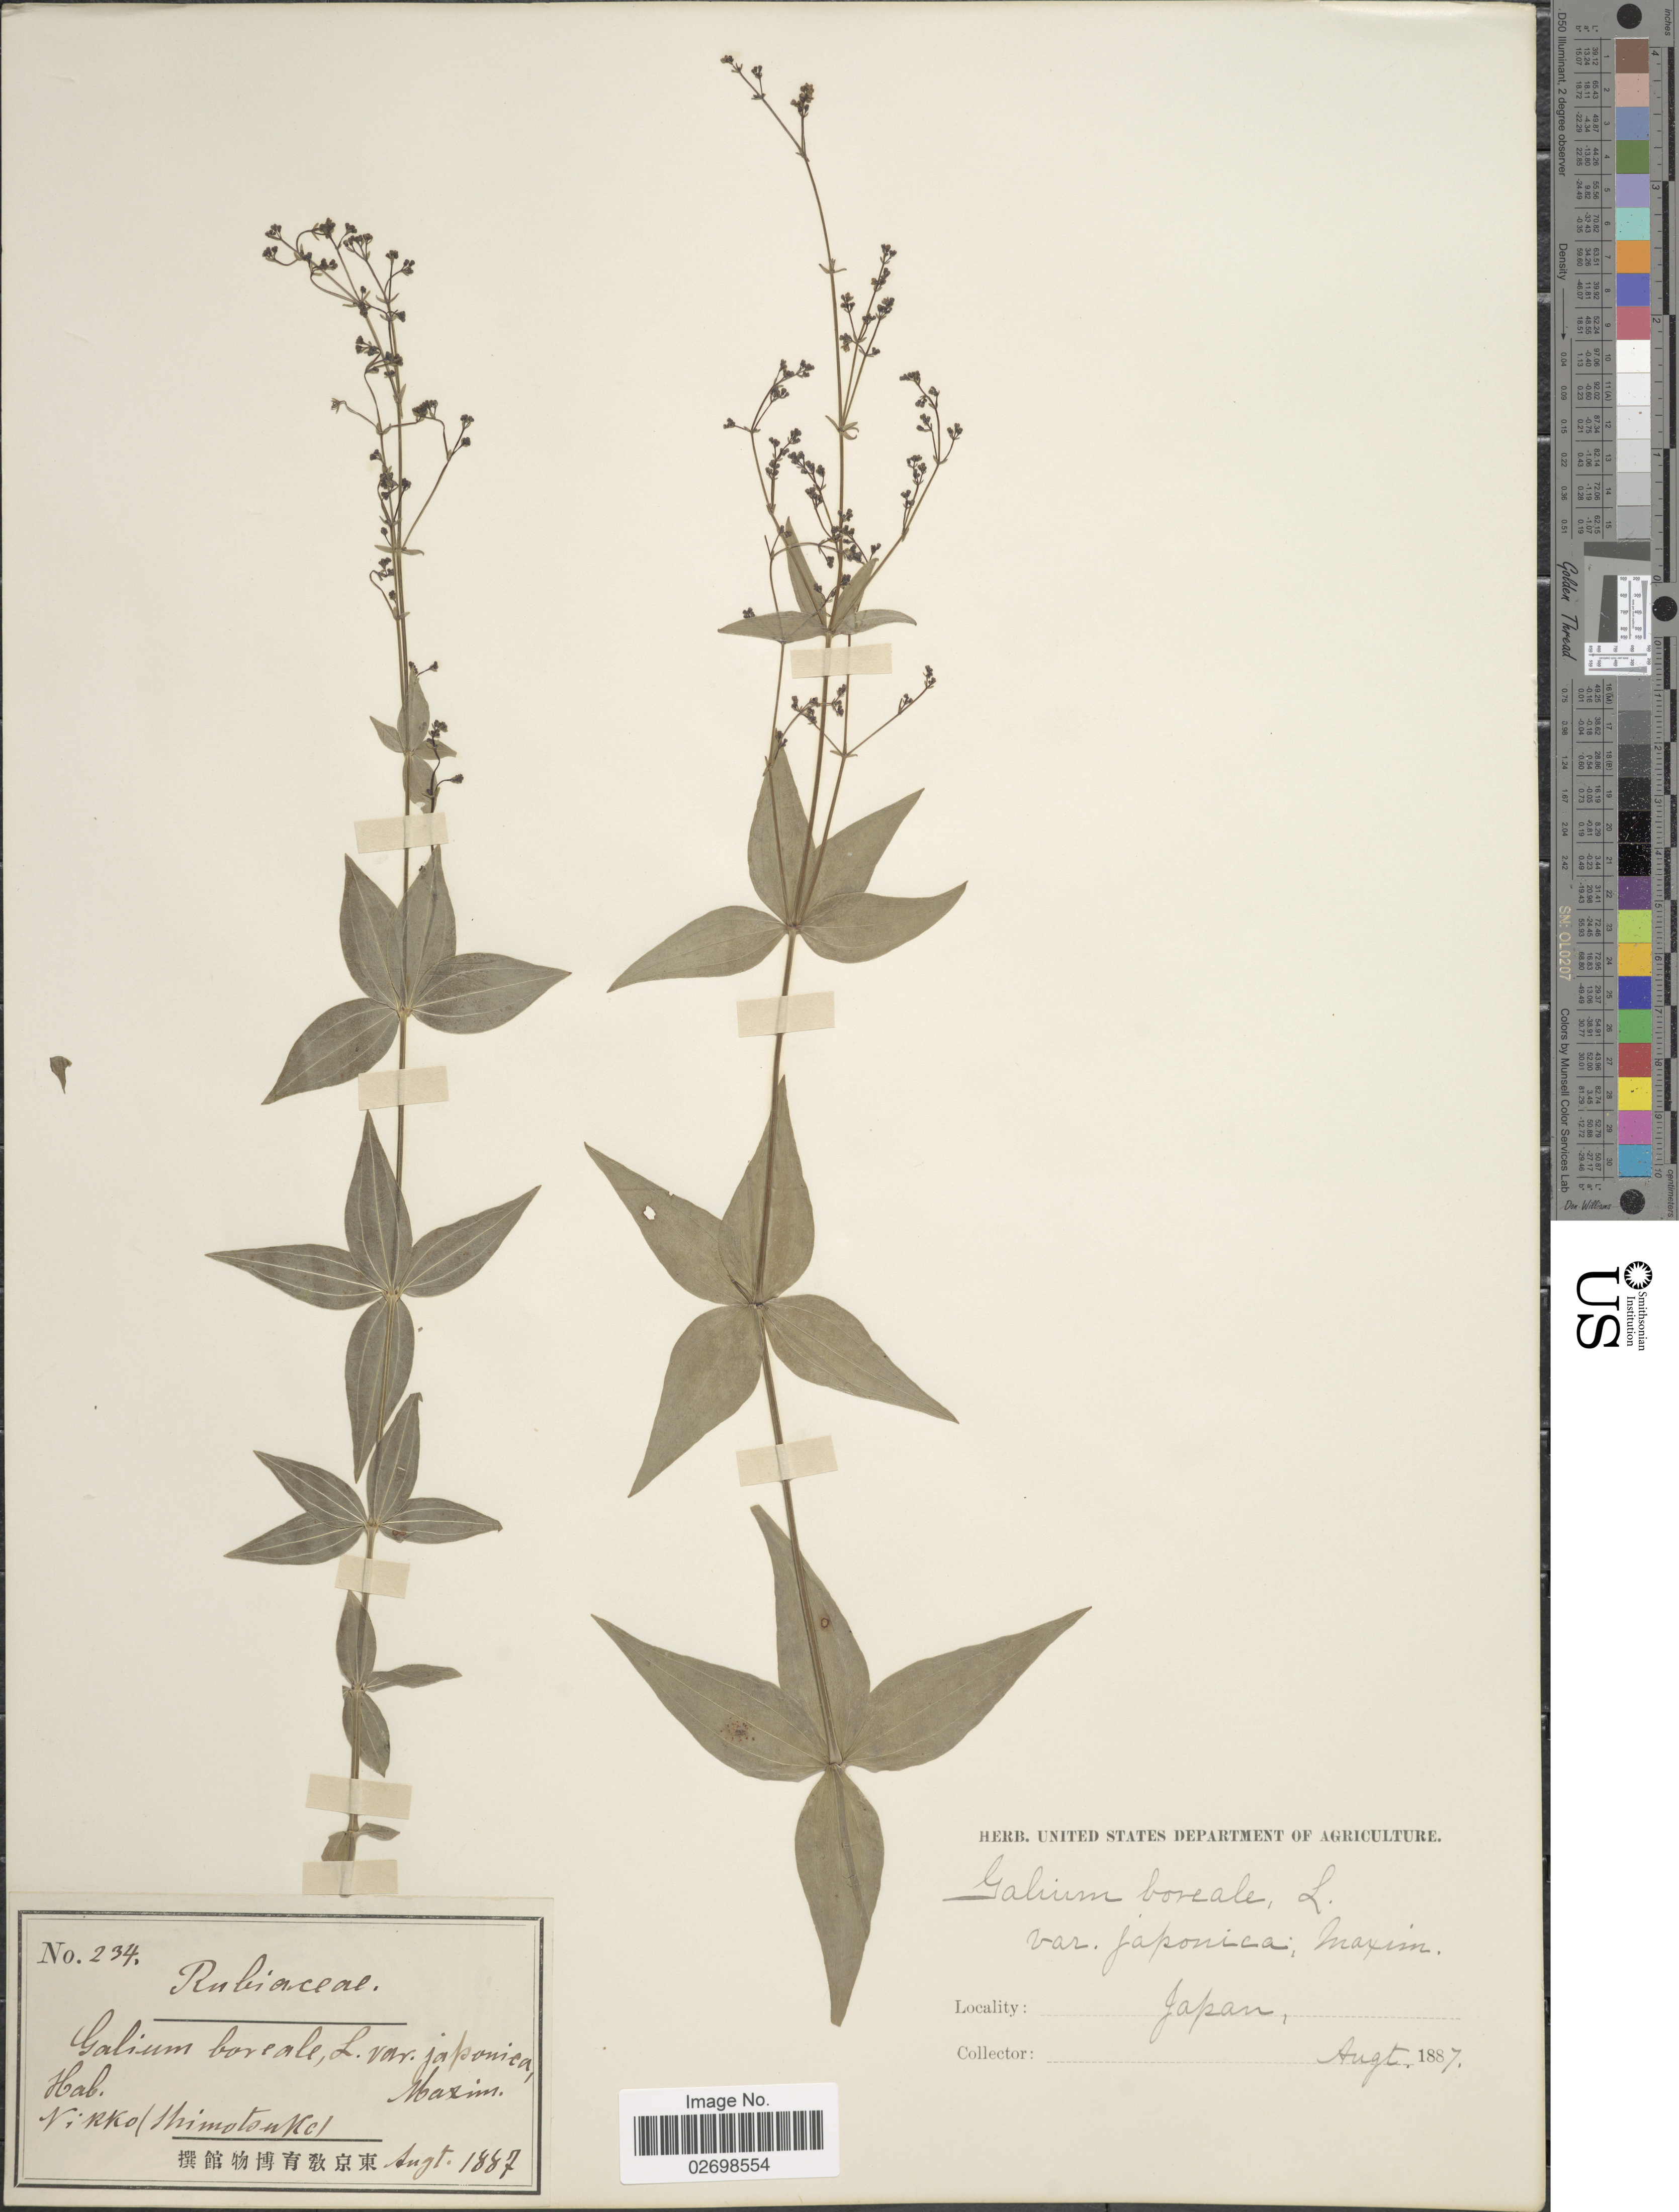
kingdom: Plantae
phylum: Tracheophyta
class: Magnoliopsida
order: Gentianales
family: Rubiaceae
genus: Galium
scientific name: Galium kinuta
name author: Nakai & H. Hara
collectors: ex herb. U. S. Department of Agriculture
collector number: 234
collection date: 1887-08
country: Japan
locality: Nikko (Shimotsuke)